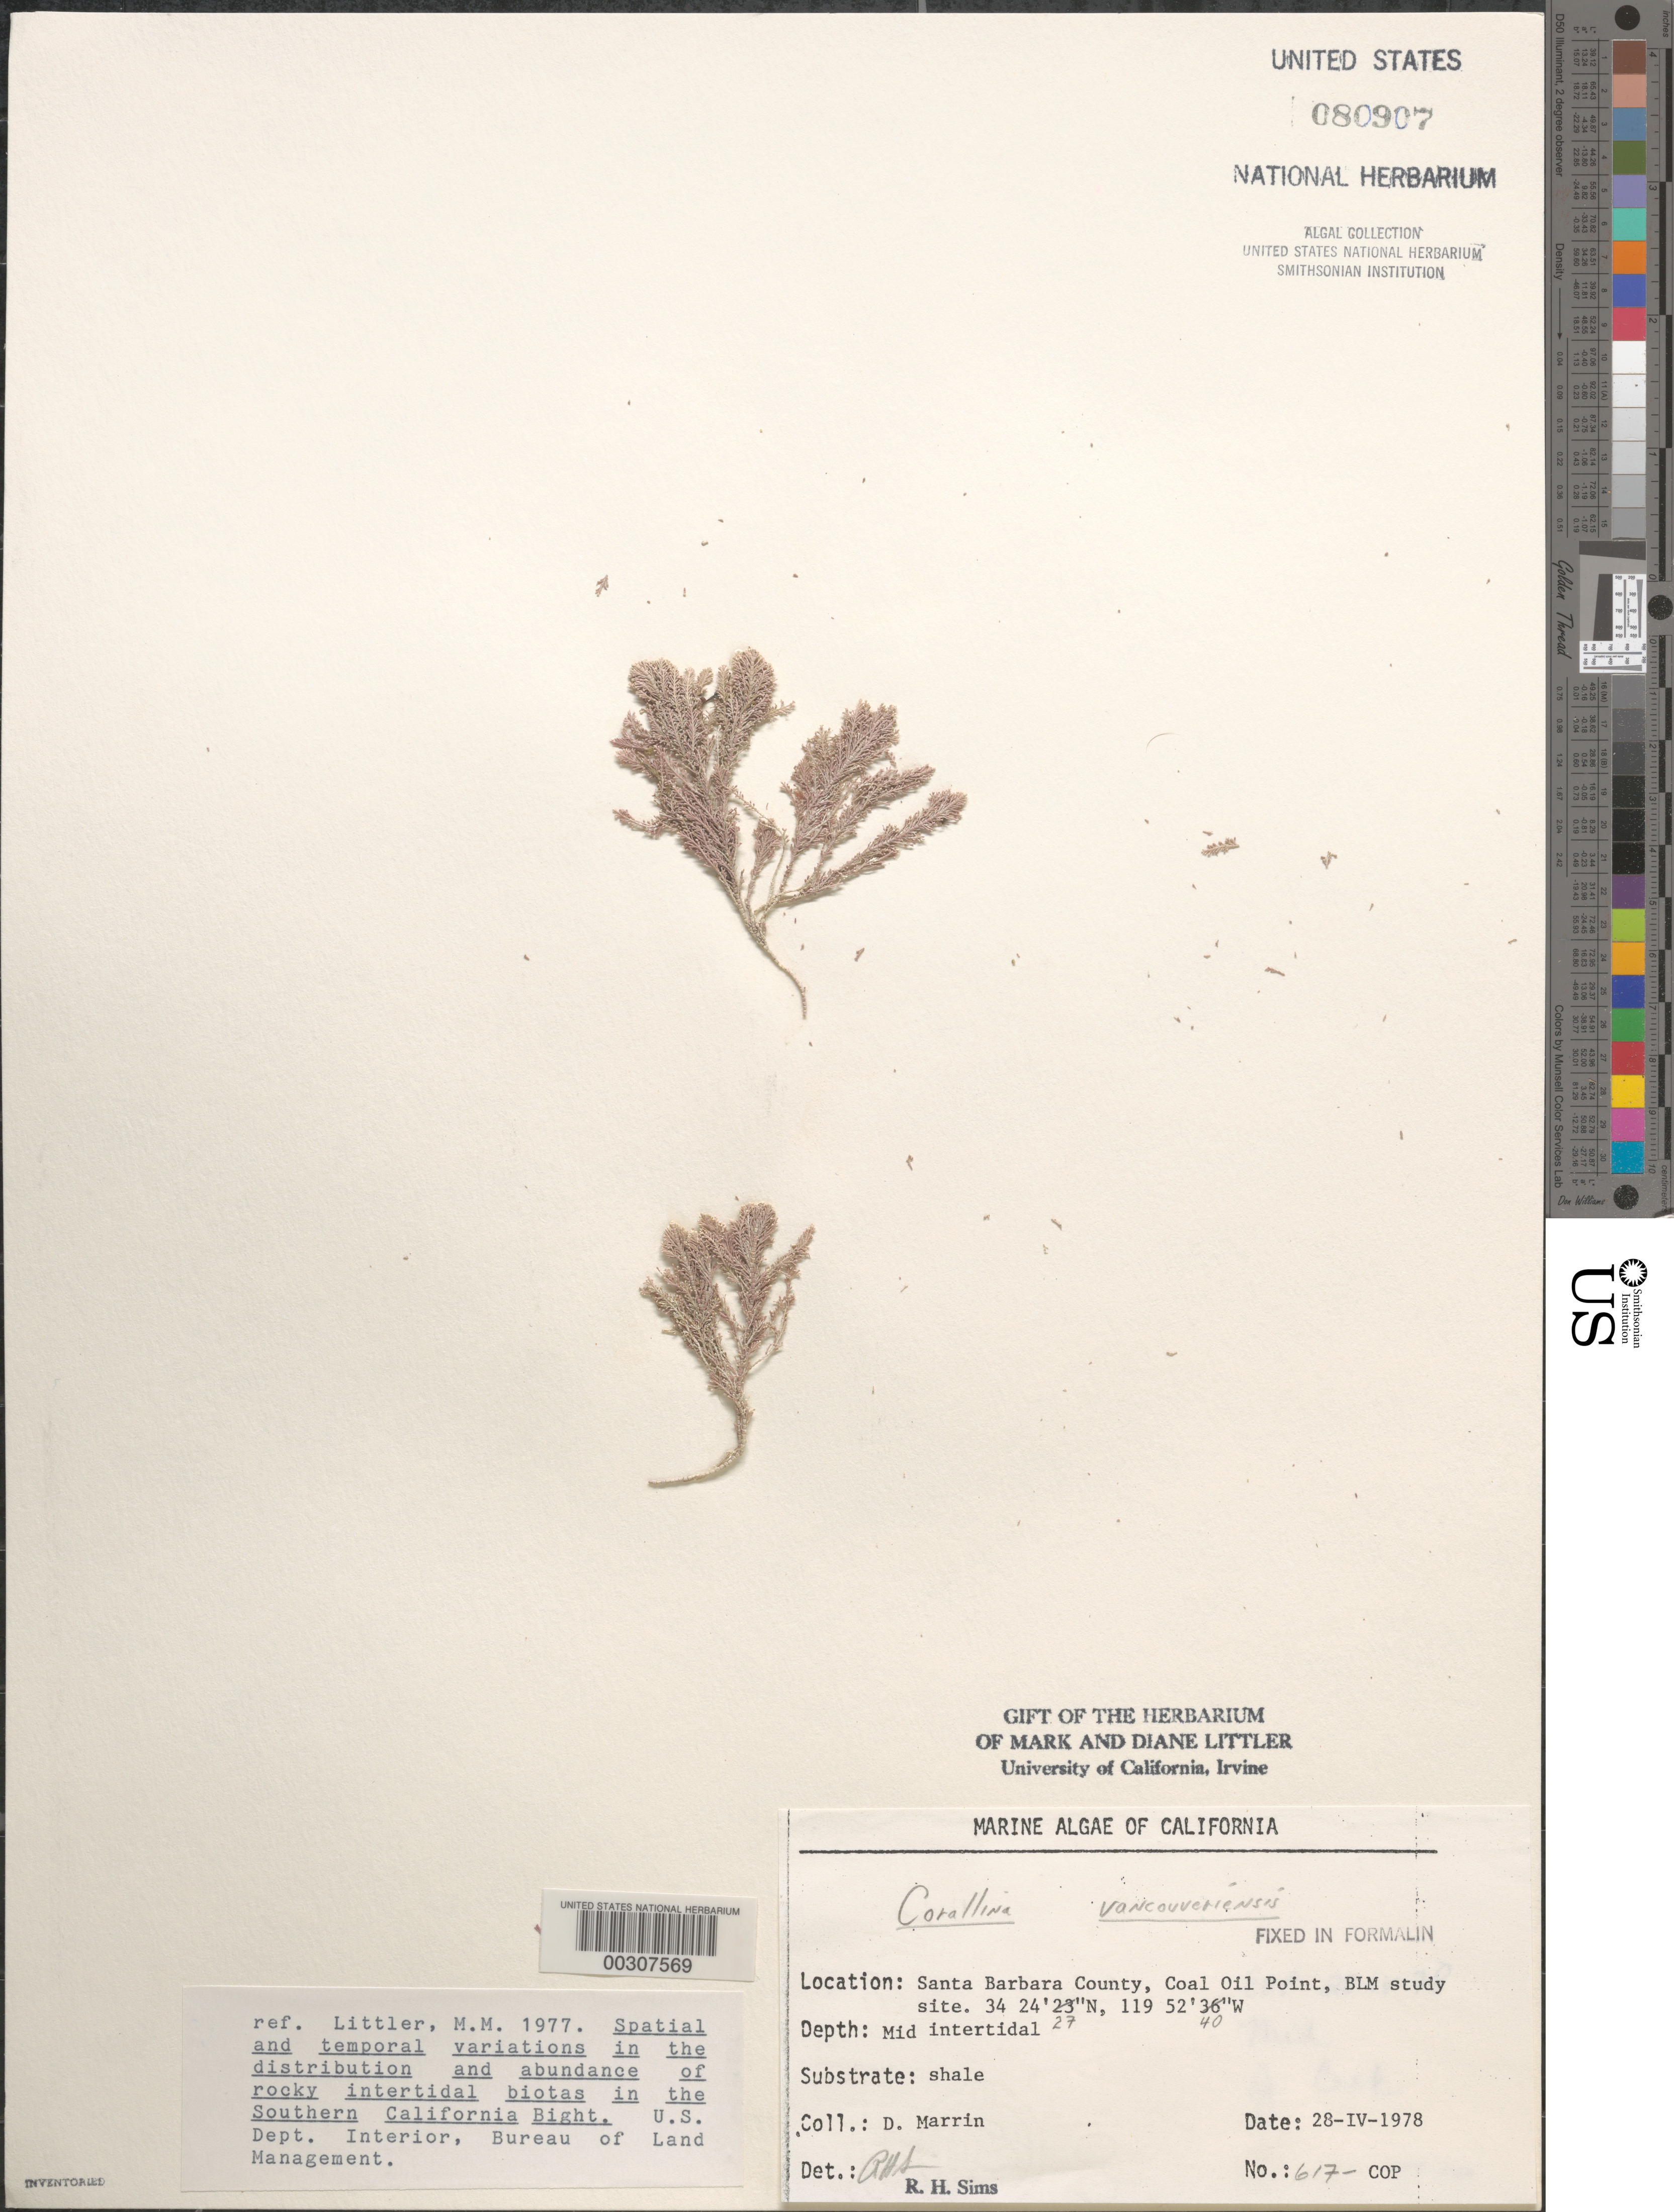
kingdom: Plantae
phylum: Rhodophyta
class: Florideophyceae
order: Corallinales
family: Corallinaceae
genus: Corallina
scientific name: Corallina vancouveriensis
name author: Yendo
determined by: Sims, Robert H.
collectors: D. Marrin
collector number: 617-cop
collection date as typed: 28 Apr 1978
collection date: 1978-04-28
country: United States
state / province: California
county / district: Santa Barbara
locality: Coal Oil Point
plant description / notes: BLM-SOCALBIGHT Rocky Intertidal Survey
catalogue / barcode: US 80907